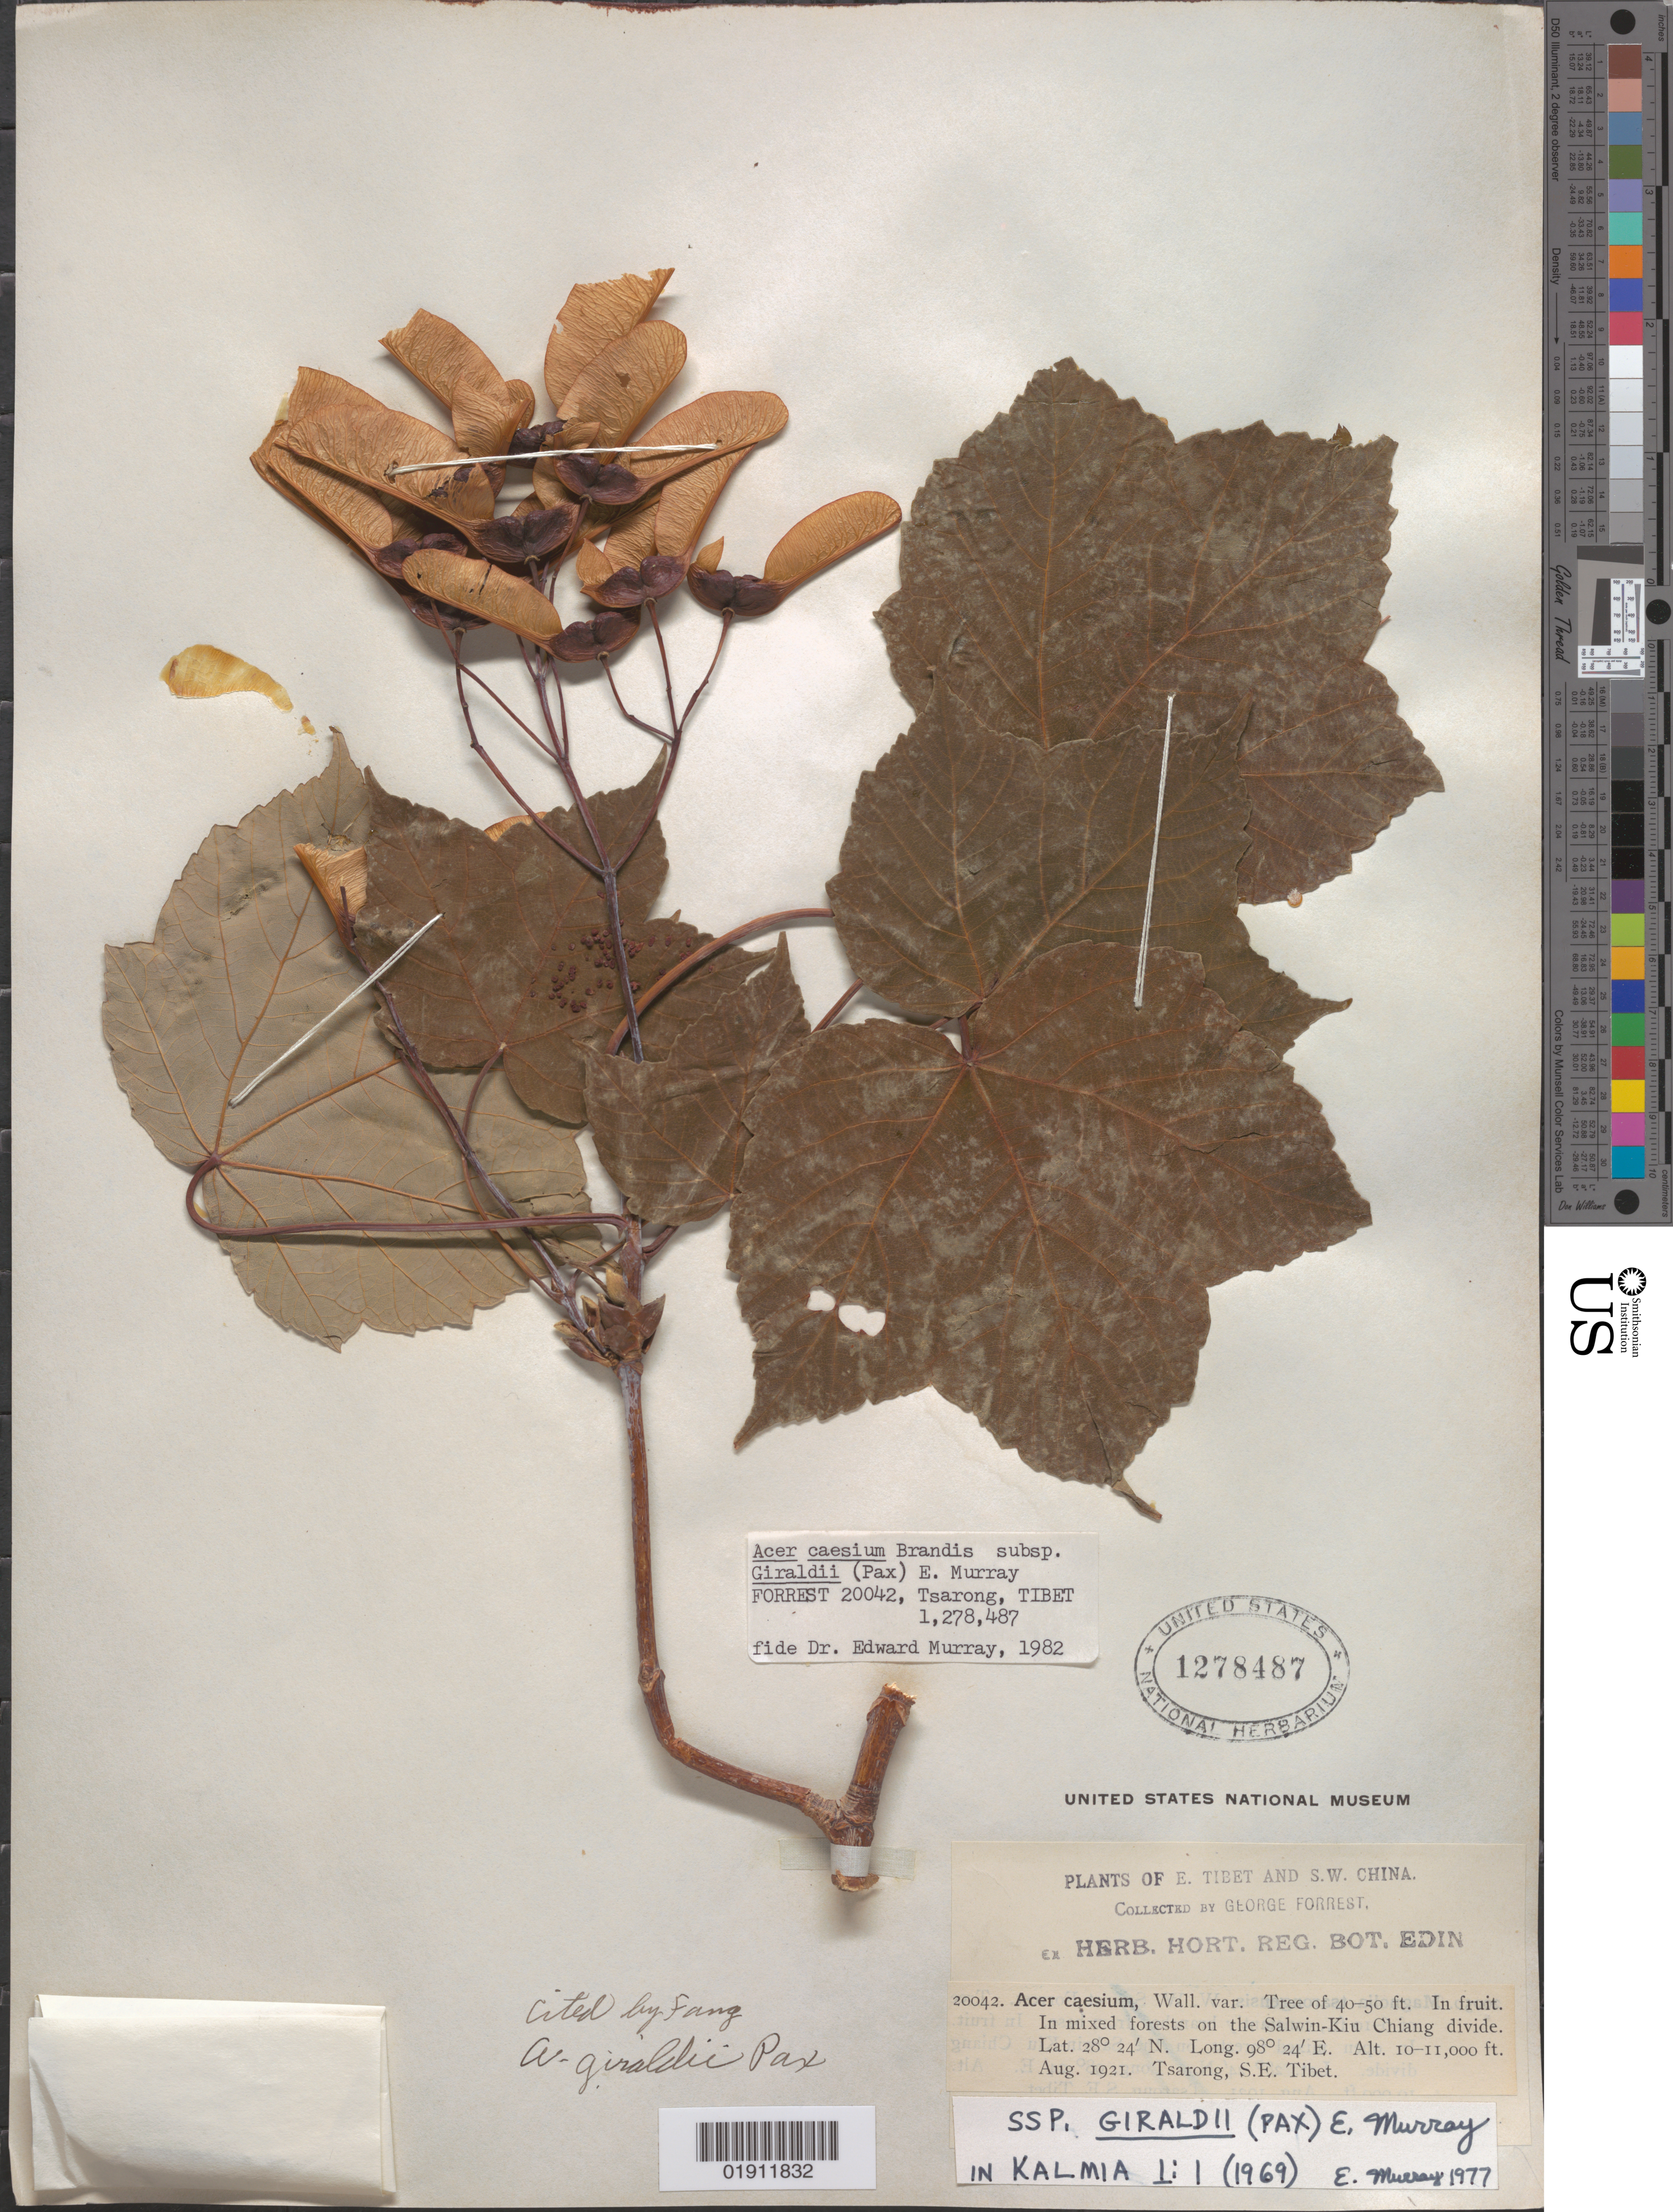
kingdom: Plantae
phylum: Tracheophyta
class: Magnoliopsida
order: Sapindales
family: Sapindaceae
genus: Acer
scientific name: Acer caesium subsp. giraldii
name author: (Pax) A.E. Murray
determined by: Murray, Edward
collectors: G. Forrest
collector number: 20042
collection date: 1921-08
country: China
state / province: Xizang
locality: S.E. Tibet.Tsarong, in the Salwin-Kiu Chiang divide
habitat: In mixed forests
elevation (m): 3048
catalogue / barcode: US 1278487